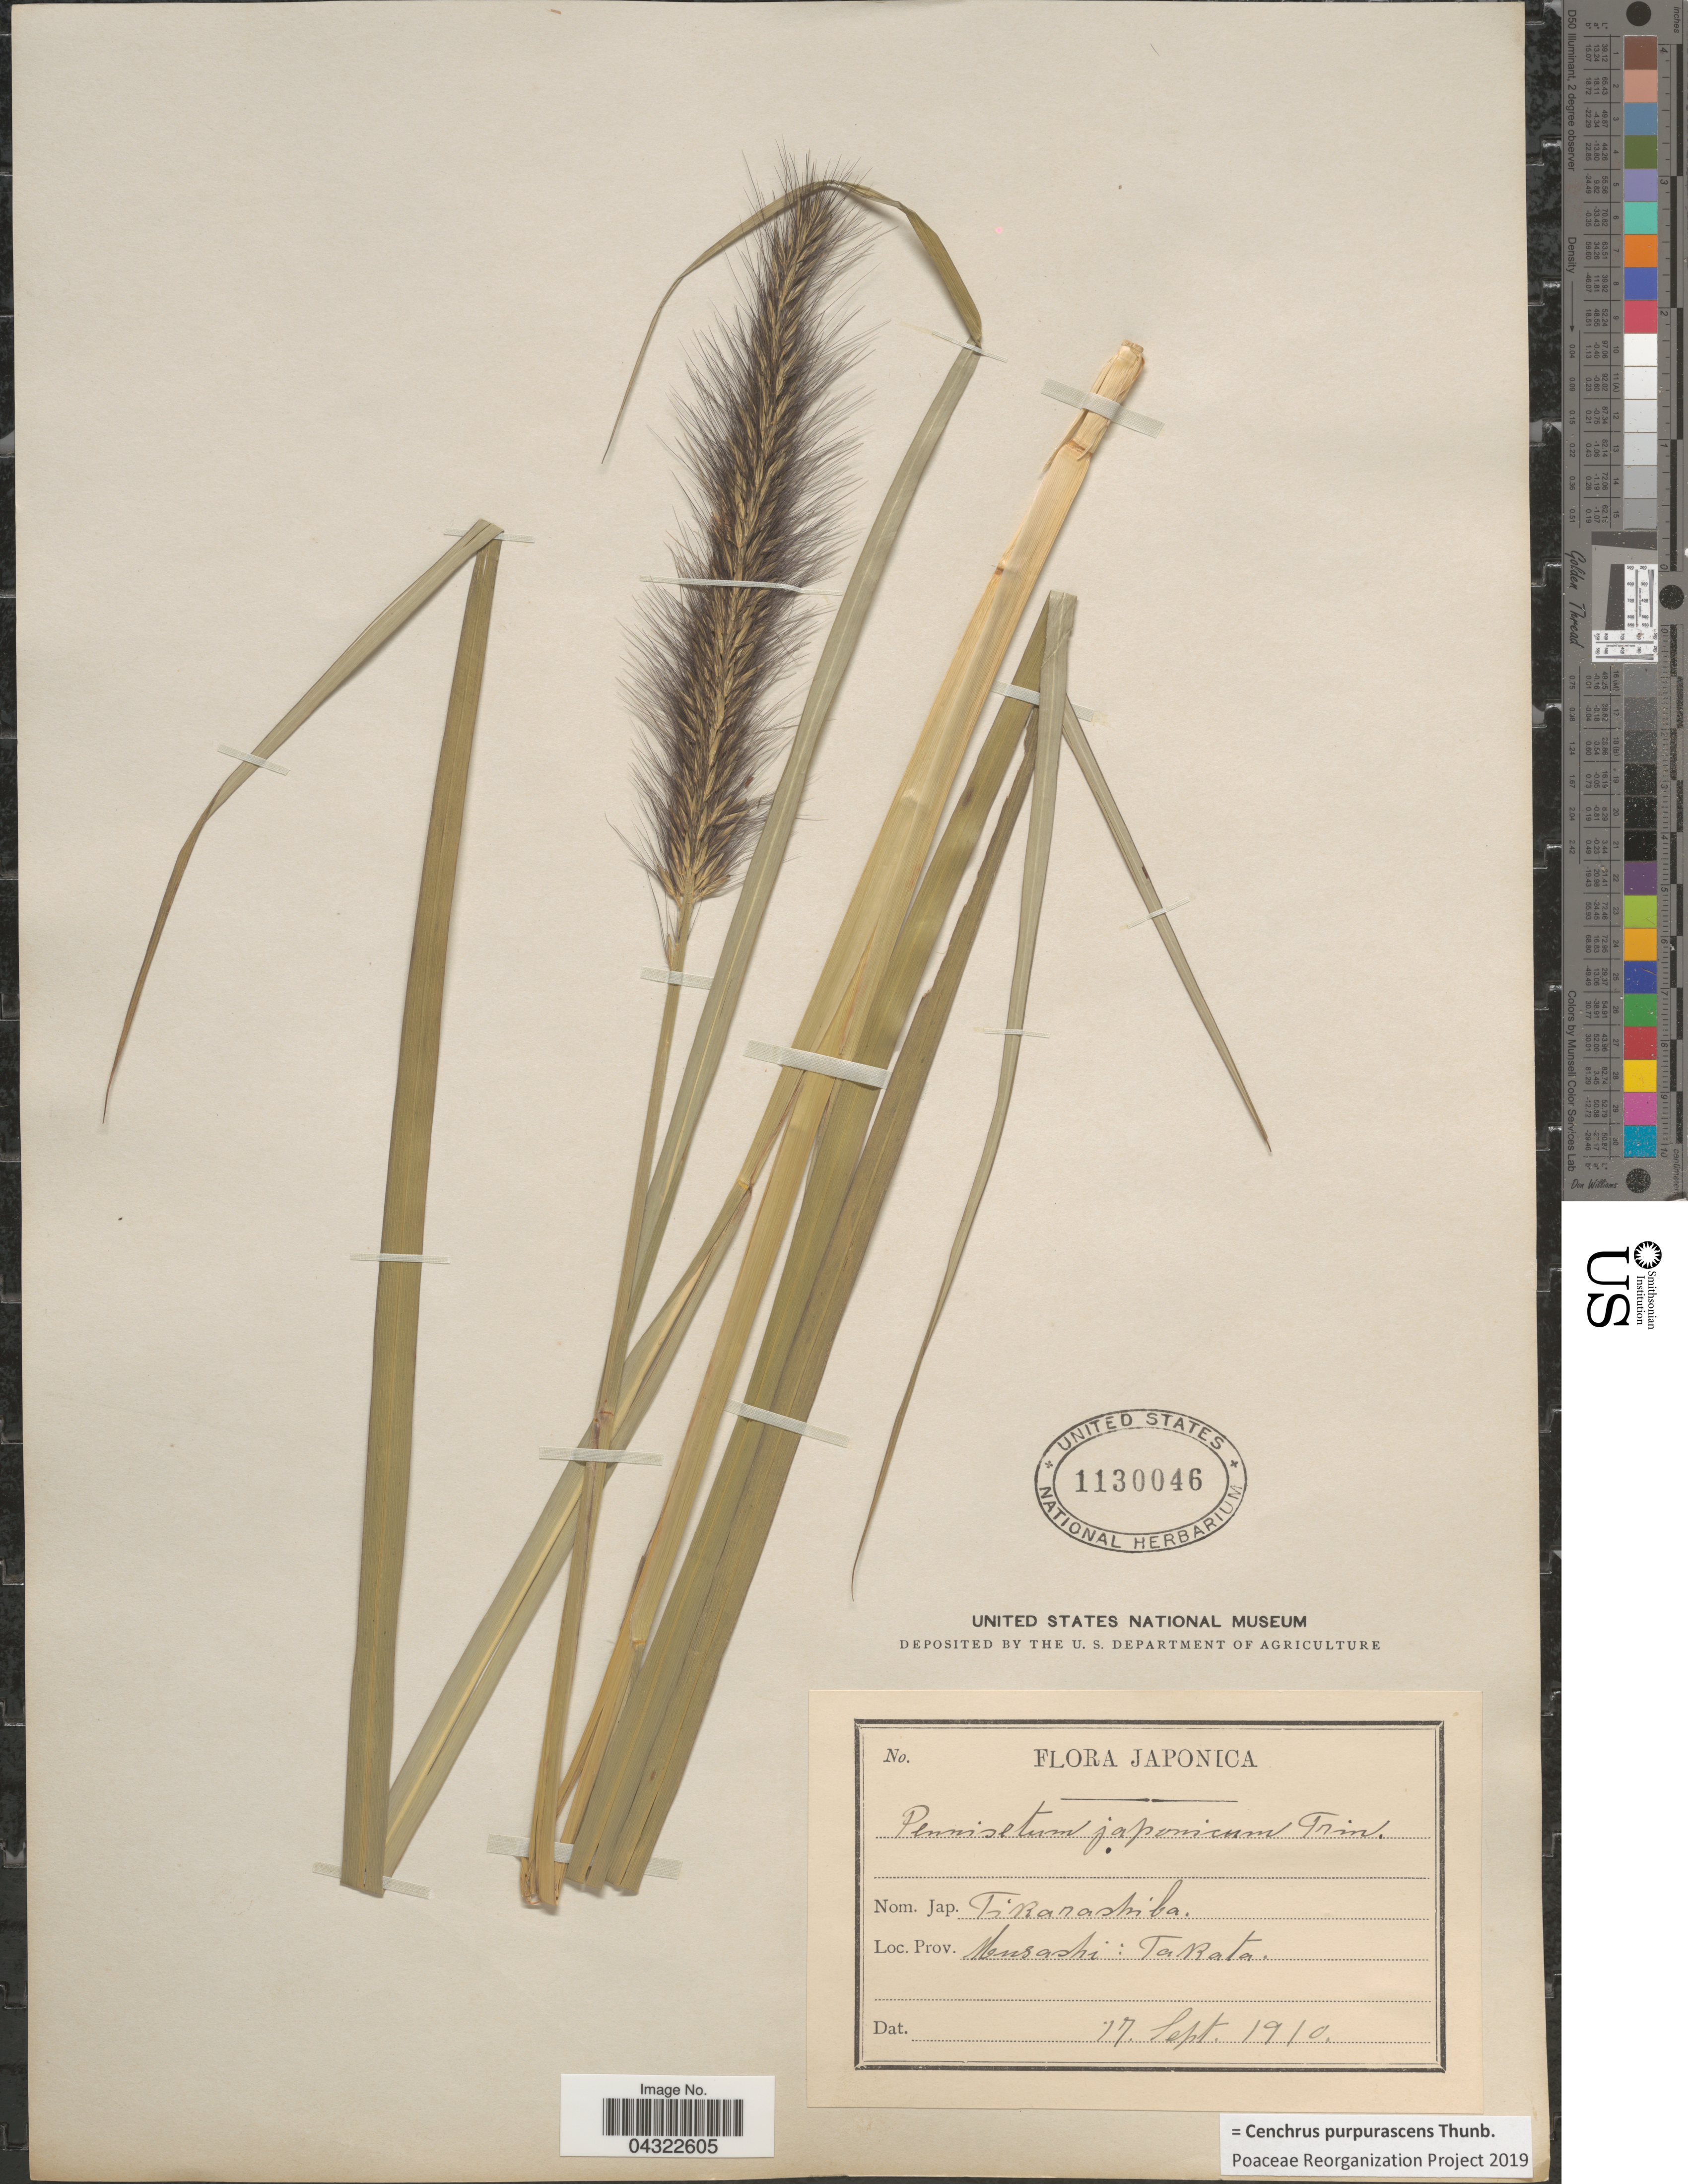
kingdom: Plantae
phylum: Tracheophyta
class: Liliopsida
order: Poales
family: Poaceae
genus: Cenchrus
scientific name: Cenchrus purpurascens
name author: Thunb.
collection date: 1910-09-17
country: Japan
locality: Musashi: Takata.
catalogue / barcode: US 1130046